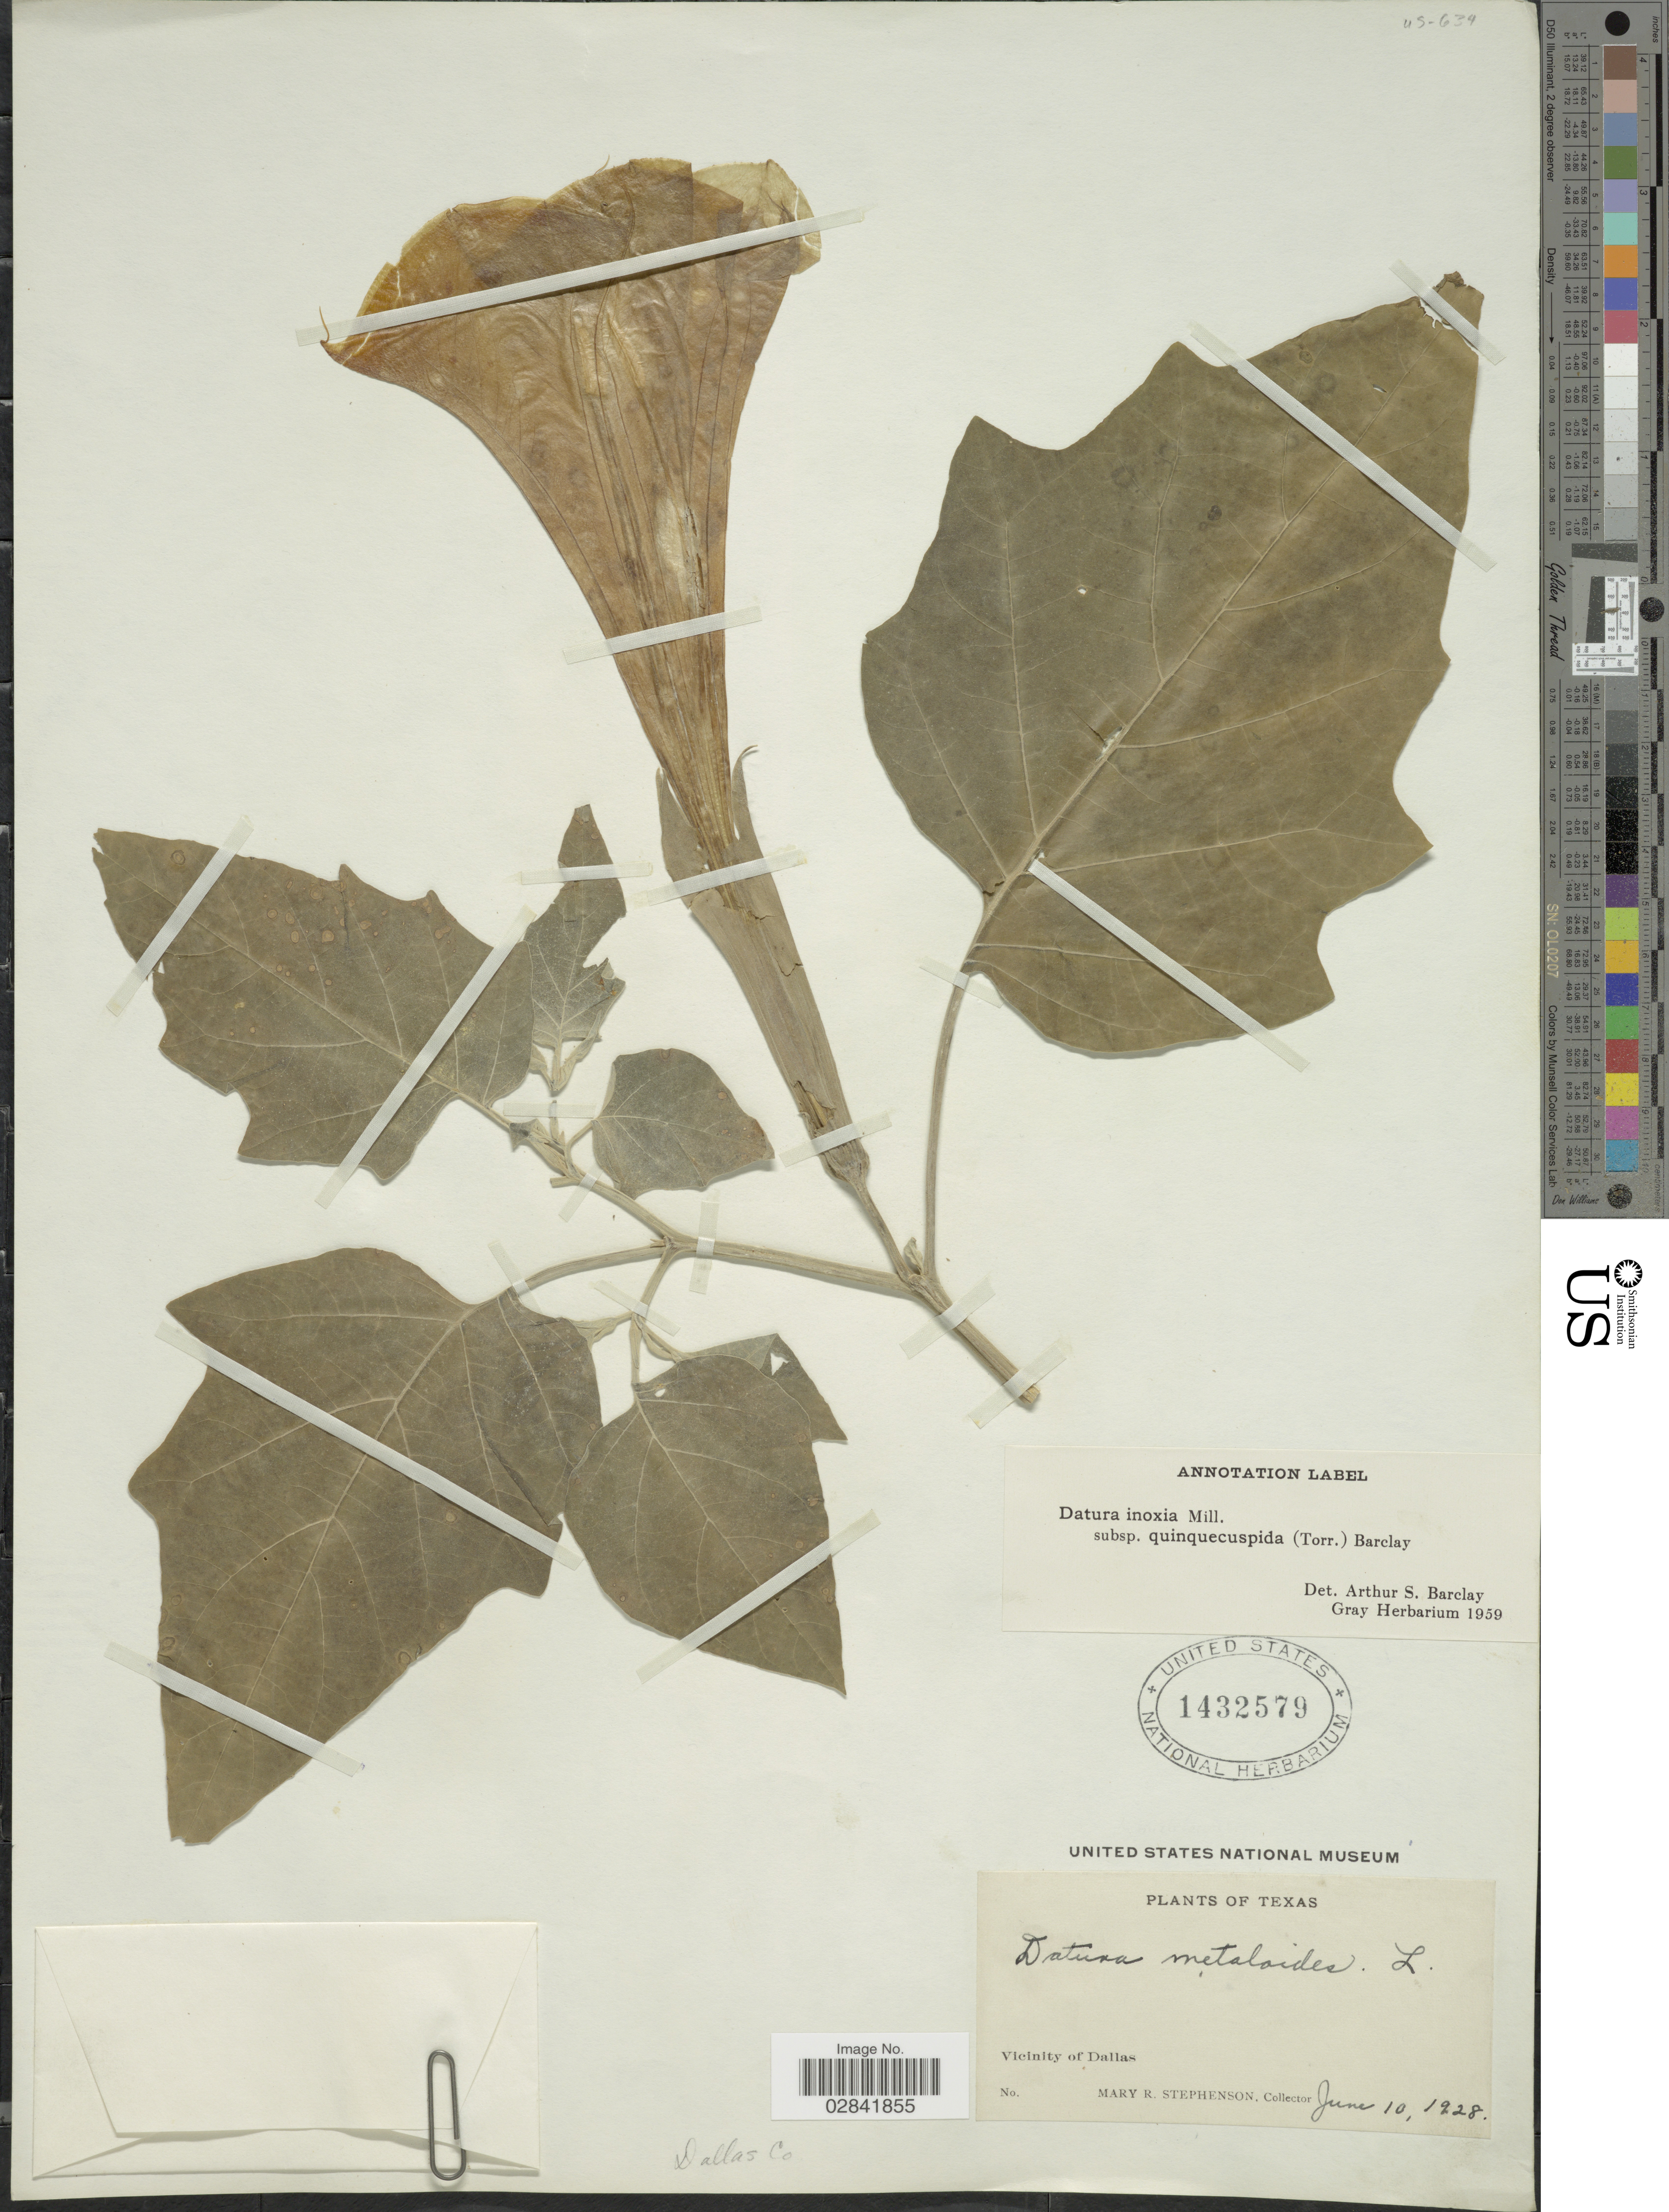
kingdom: Plantae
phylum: Tracheophyta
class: Magnoliopsida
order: Solanales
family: Solanaceae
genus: Datura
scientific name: Datura innoxia subsp. quinquecuspidata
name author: (Torr.) A.S. Barclay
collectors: M. Stephenson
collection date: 1928-06-10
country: United States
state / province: Texas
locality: Vicinity of Dallas.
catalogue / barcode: US 1432579